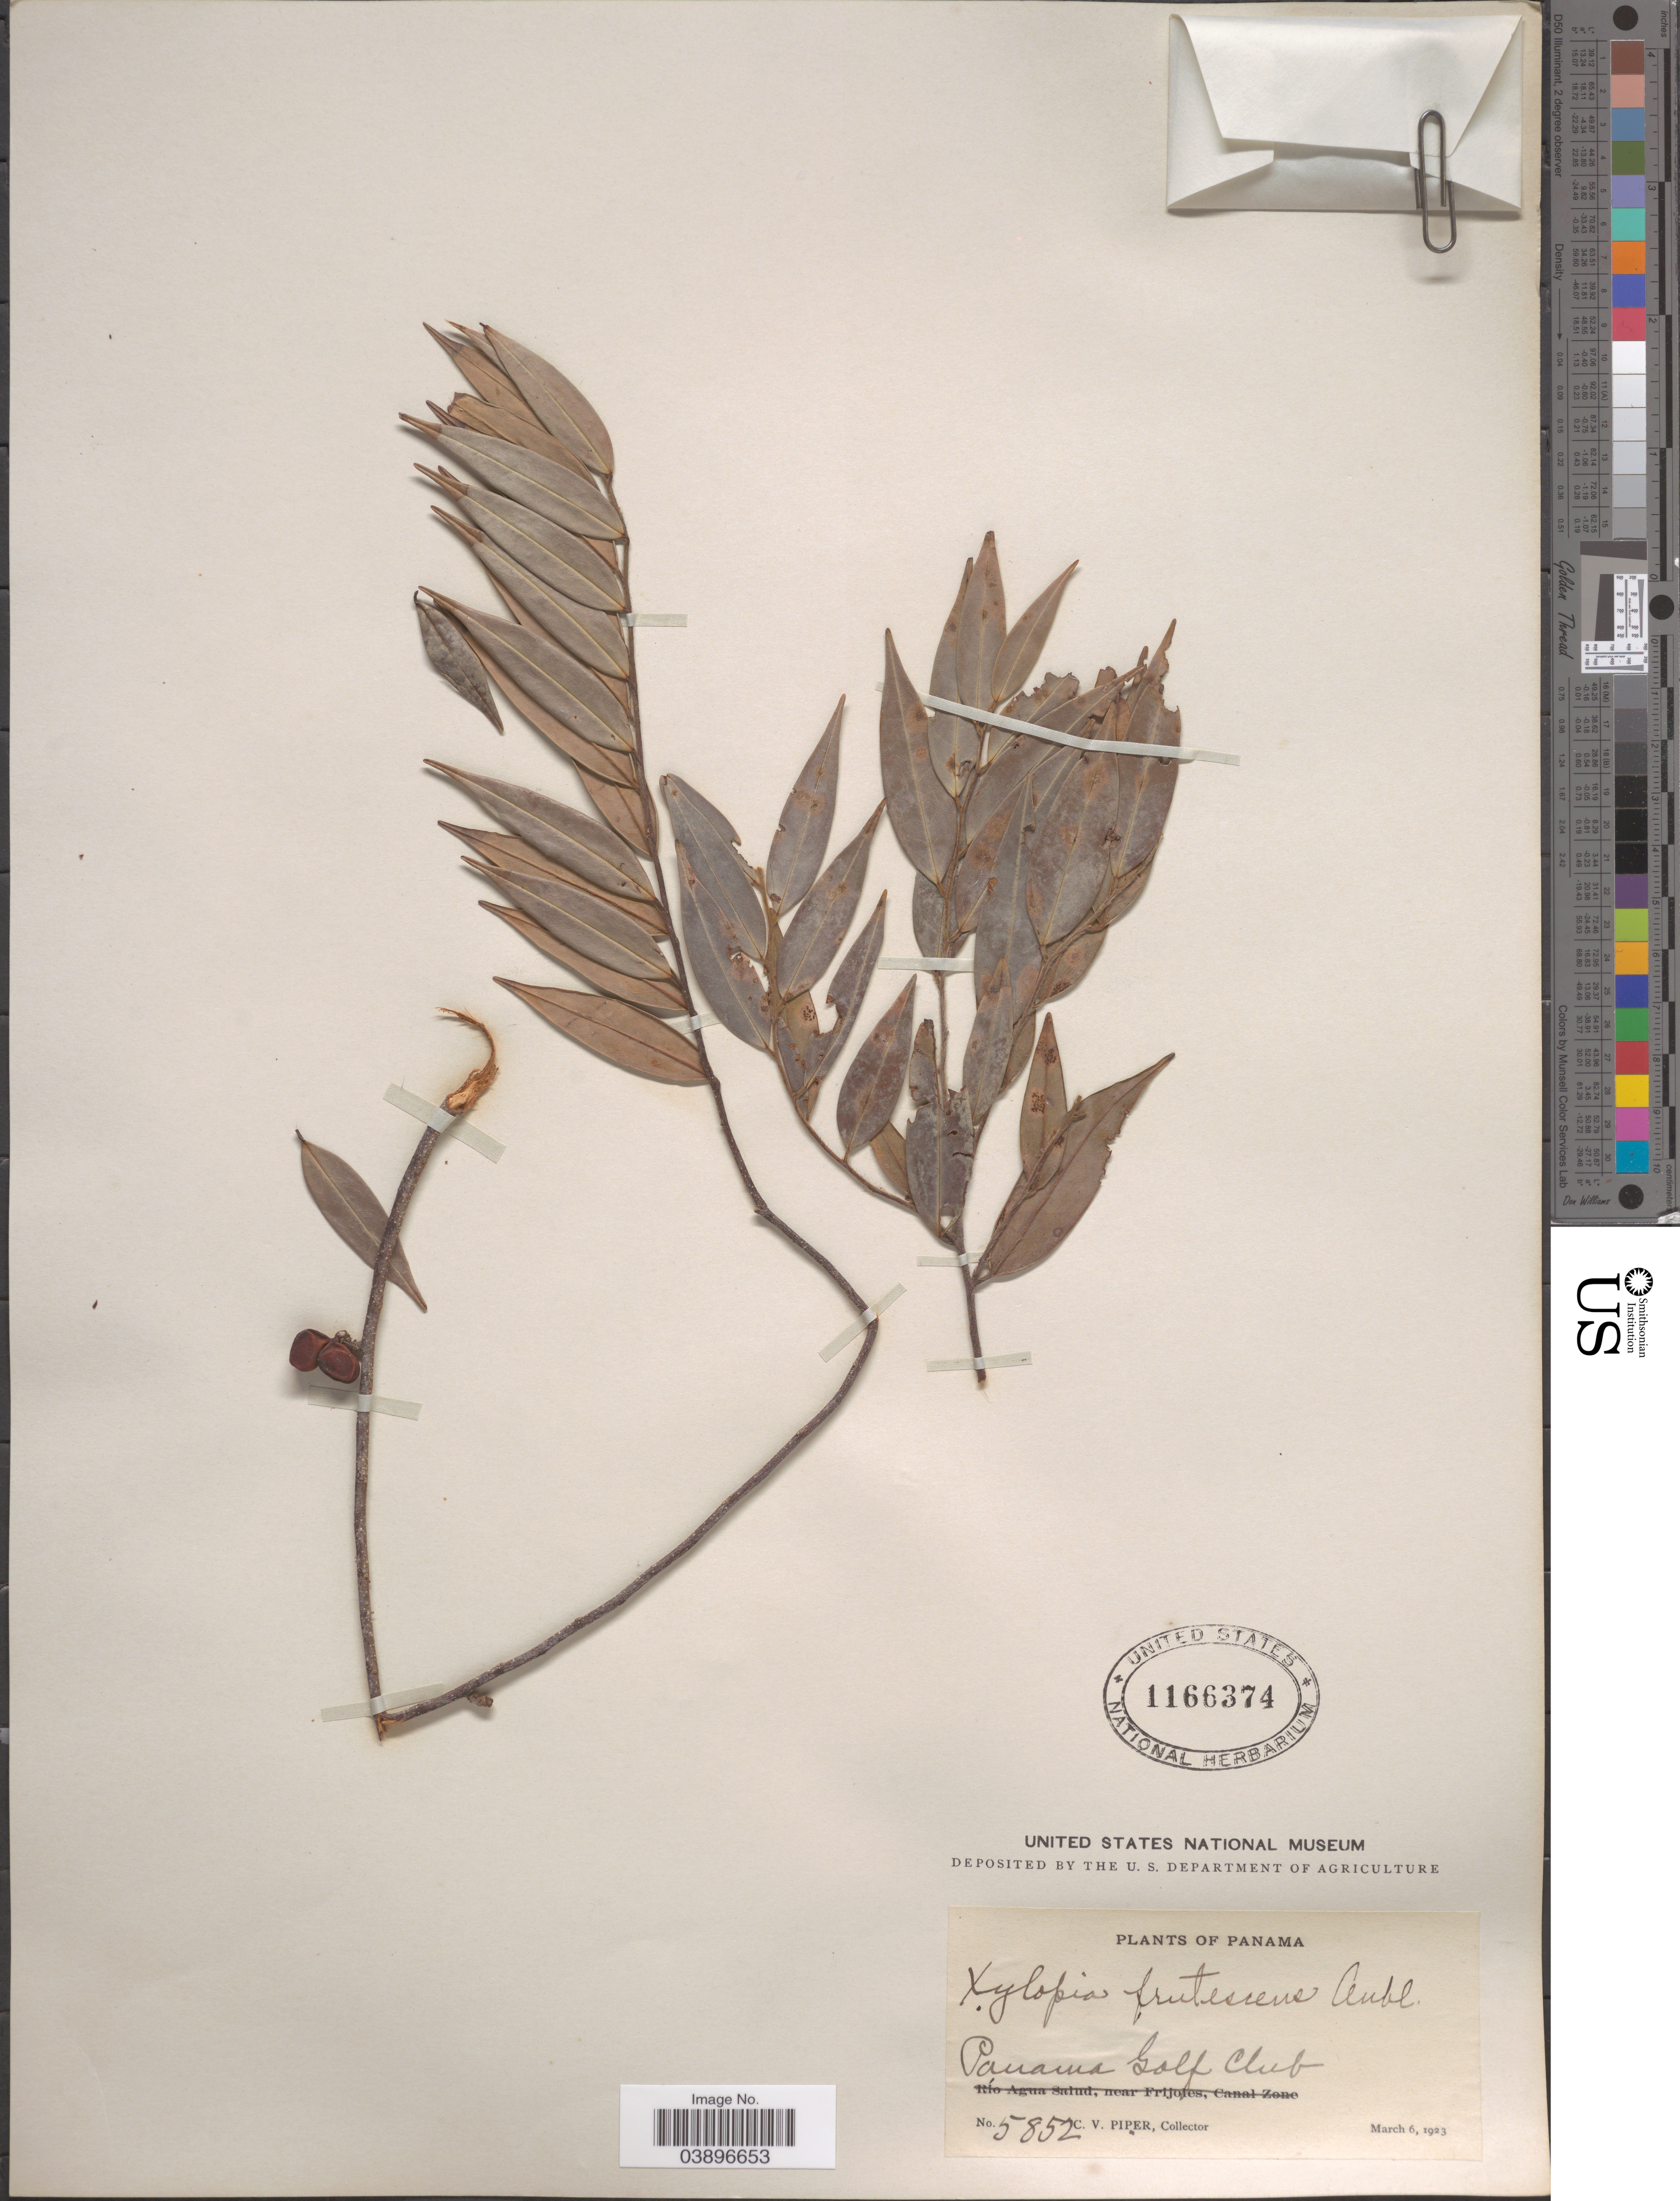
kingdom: Plantae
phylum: Tracheophyta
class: Magnoliopsida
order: Magnoliales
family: Annonaceae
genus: Xylopia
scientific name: Xylopia frutescens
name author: Aubl.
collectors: C. V. Piper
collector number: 5852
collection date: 1923-03-06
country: Panama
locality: Panama Golf Club.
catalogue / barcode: US 1166374